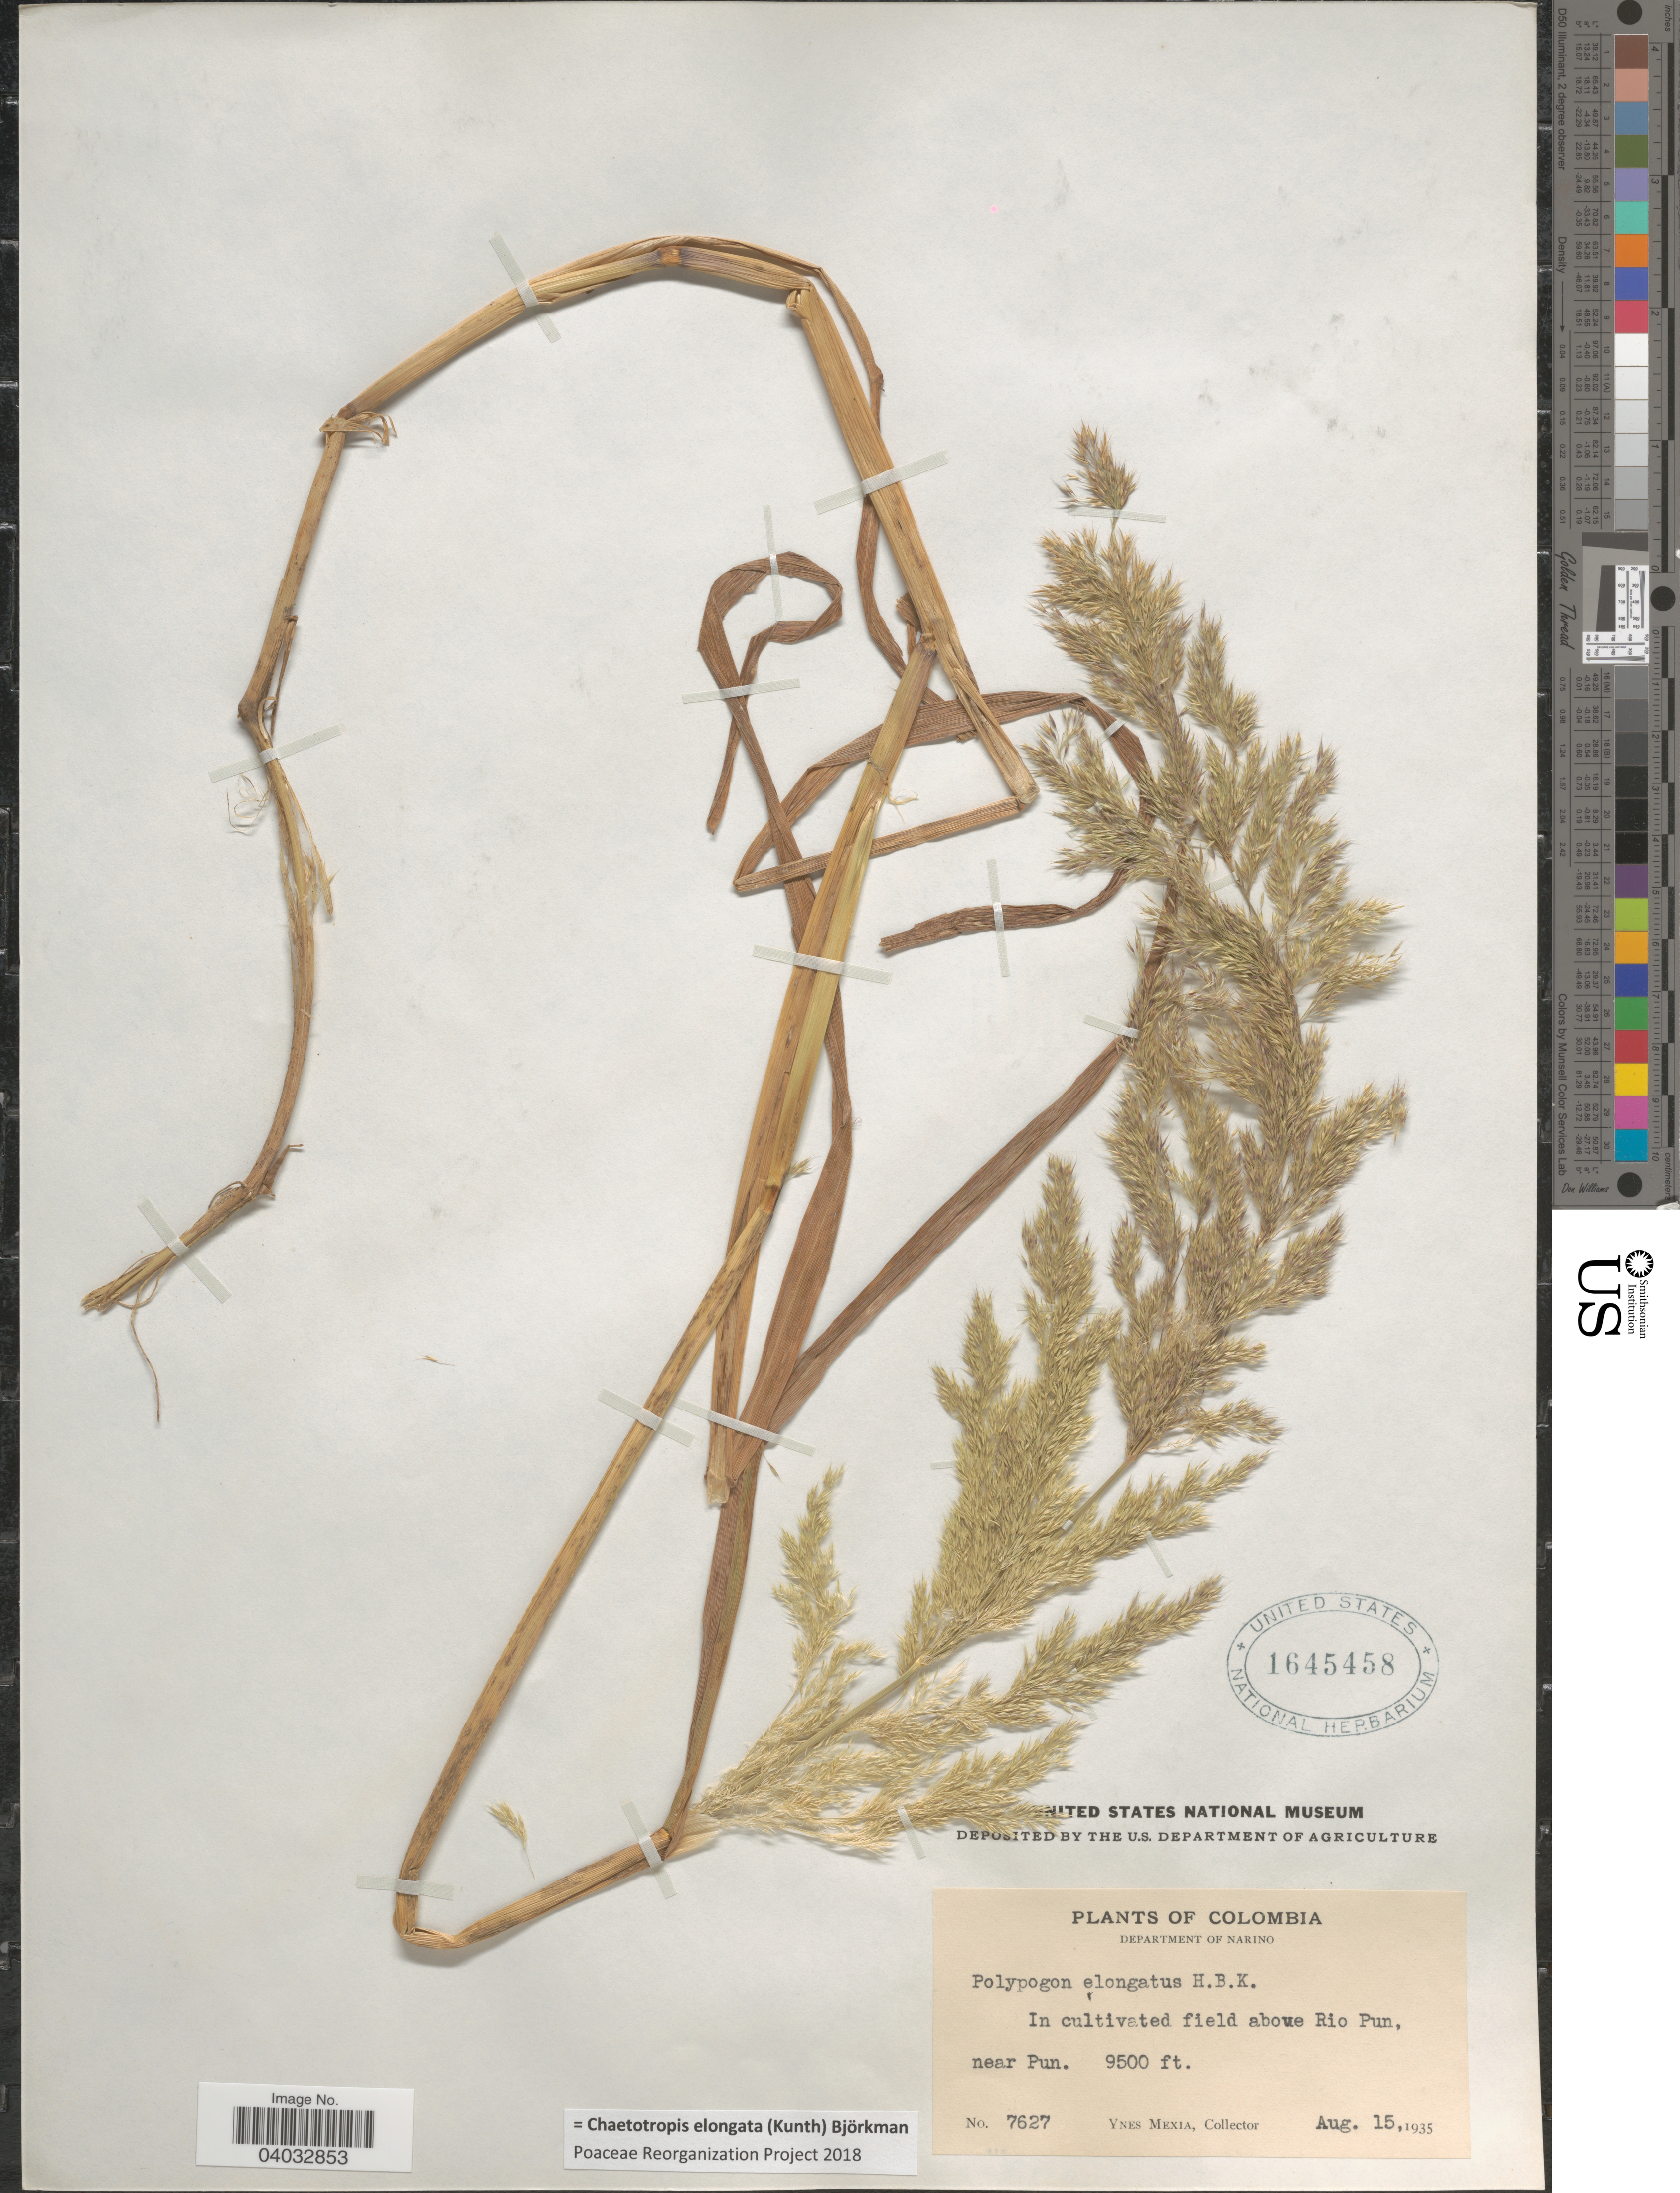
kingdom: Plantae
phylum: Tracheophyta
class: Liliopsida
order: Poales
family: Poaceae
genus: Chaetotropis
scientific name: Chaetotropis elongata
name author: (Kunth) Björkman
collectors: Y. Mexia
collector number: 7627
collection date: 1935-08-15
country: Colombia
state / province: Nariño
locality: Department of Narino. In cultivated field above Rio Pun, Near Pun.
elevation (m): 2896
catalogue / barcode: US 1645458